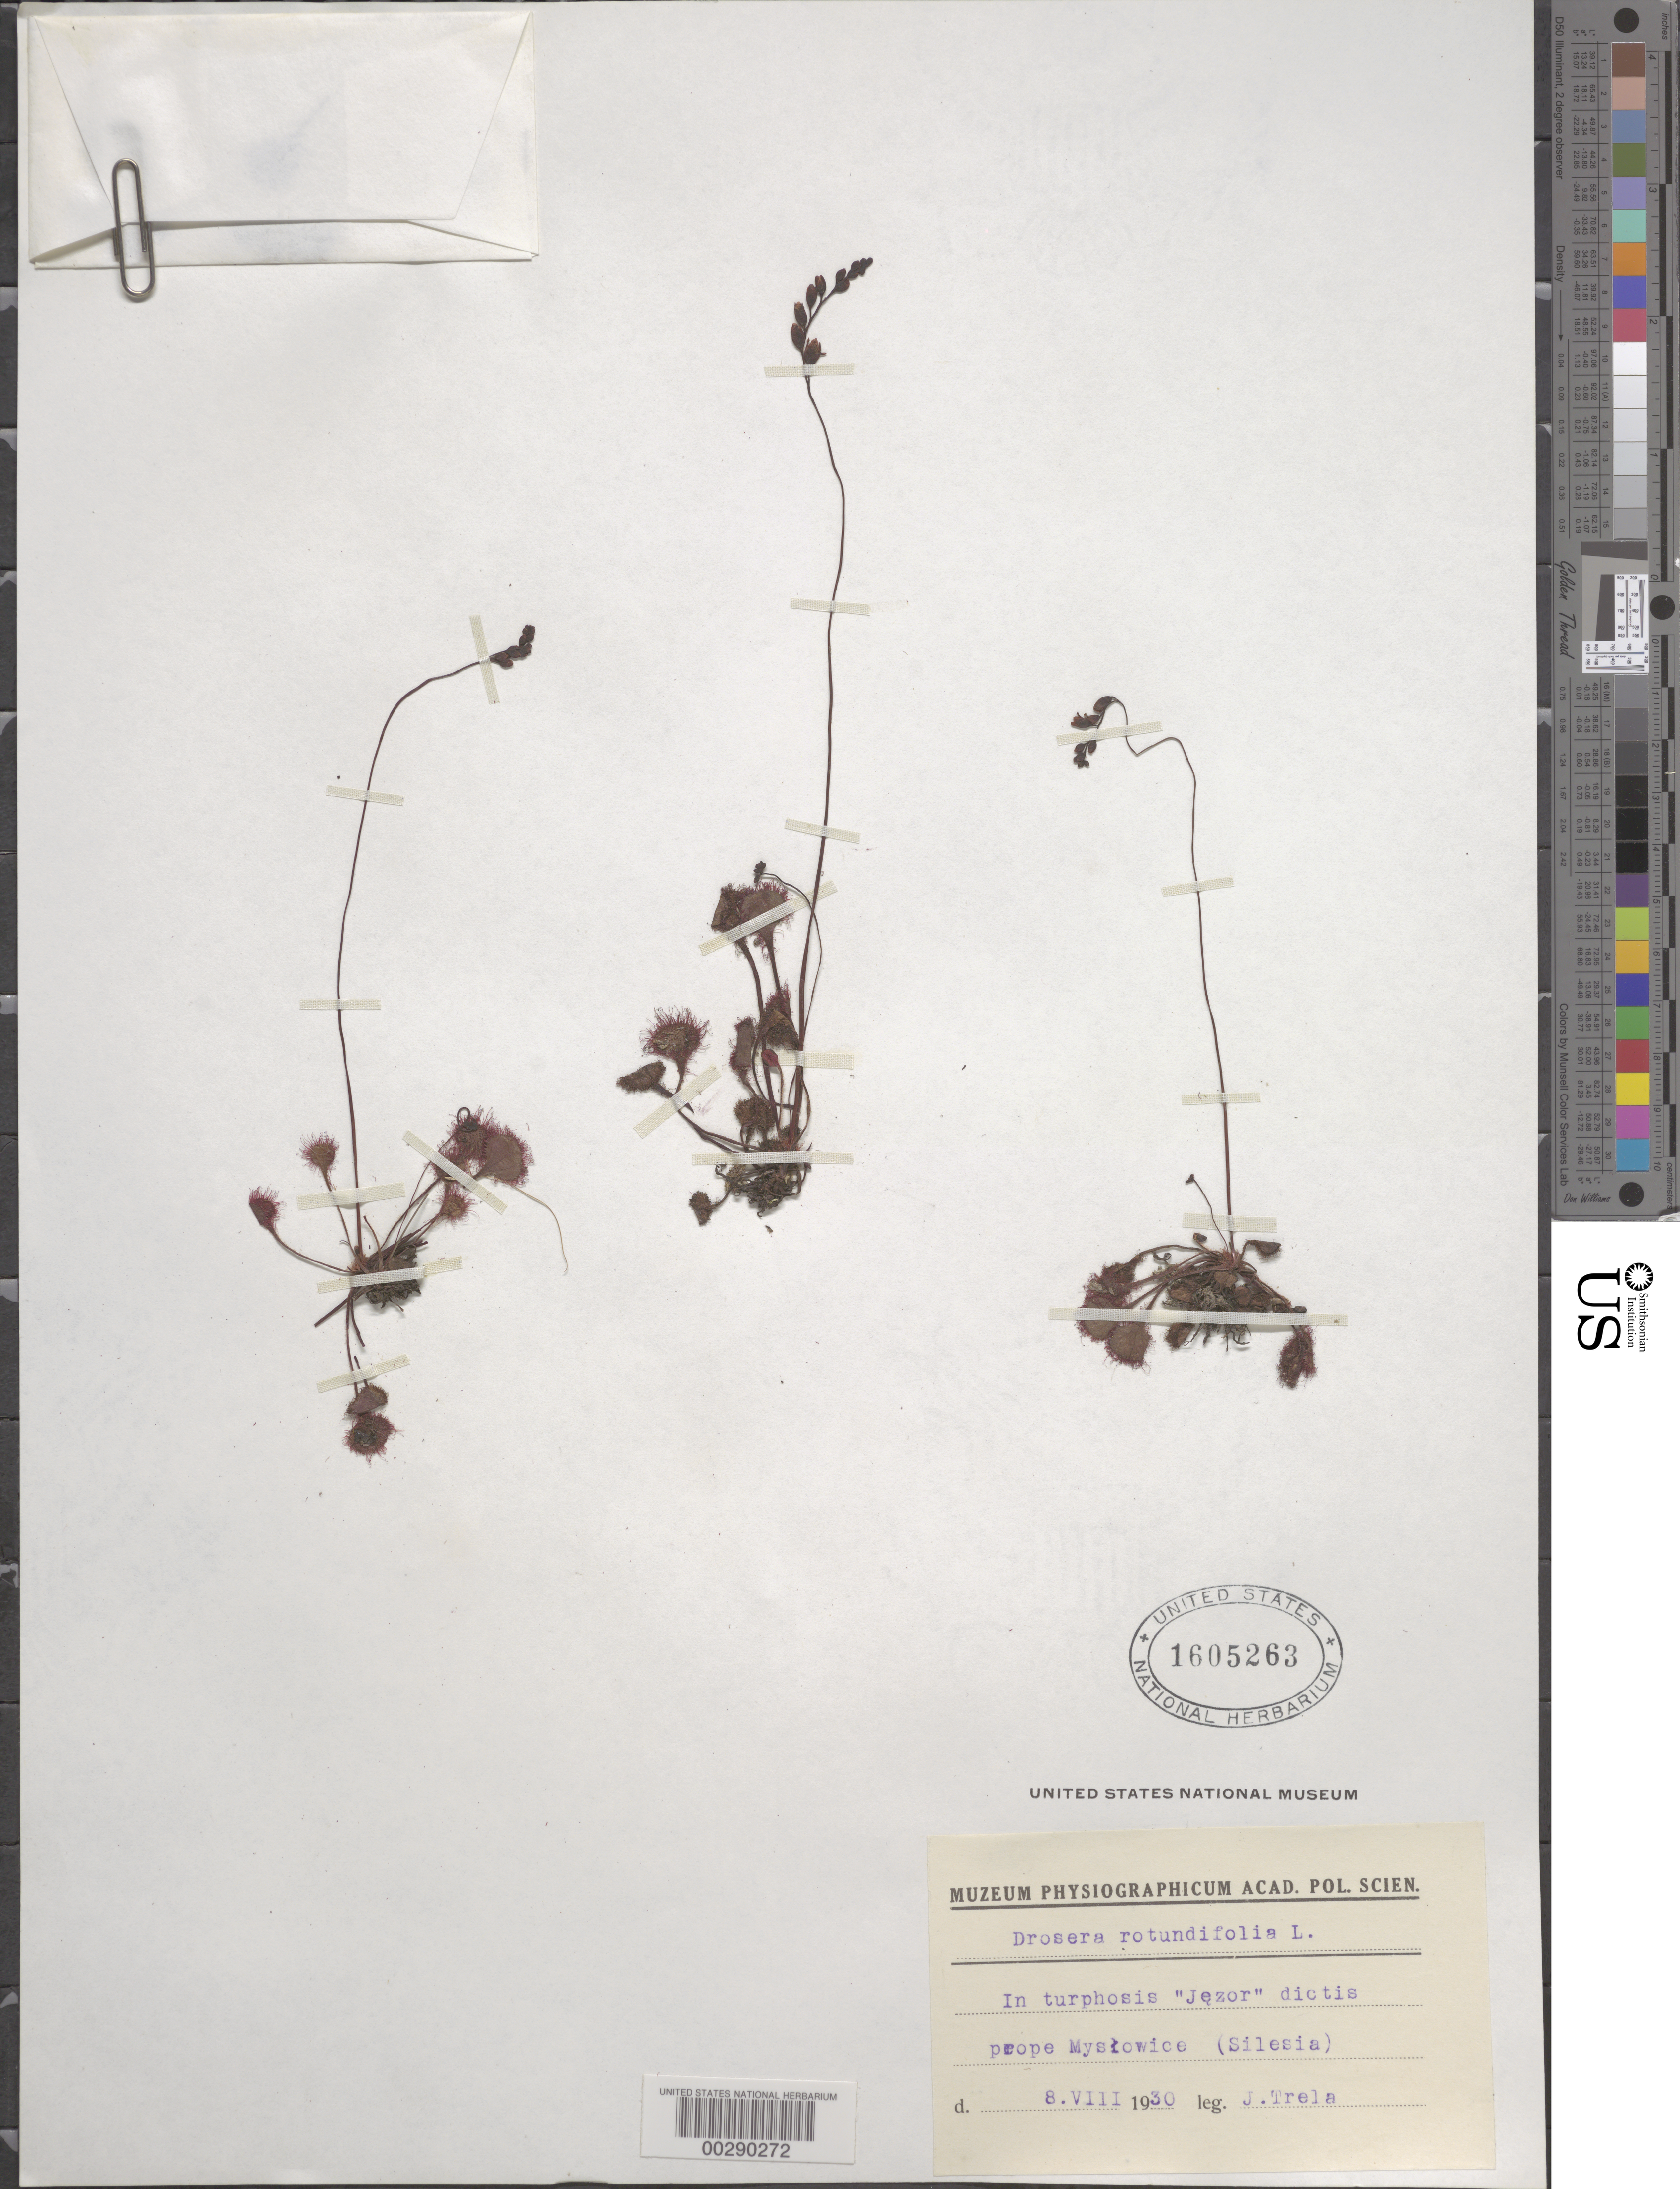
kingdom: Plantae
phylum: Tracheophyta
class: Magnoliopsida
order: Caryophyllales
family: Droseraceae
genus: Drosera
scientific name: Drosera rotundifolia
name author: L.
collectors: J. Trela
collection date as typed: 08 Aug 1930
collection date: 1930-08-08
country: Czechia/Poland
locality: Prope Mystowice (Silesia)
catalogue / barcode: US 1605263